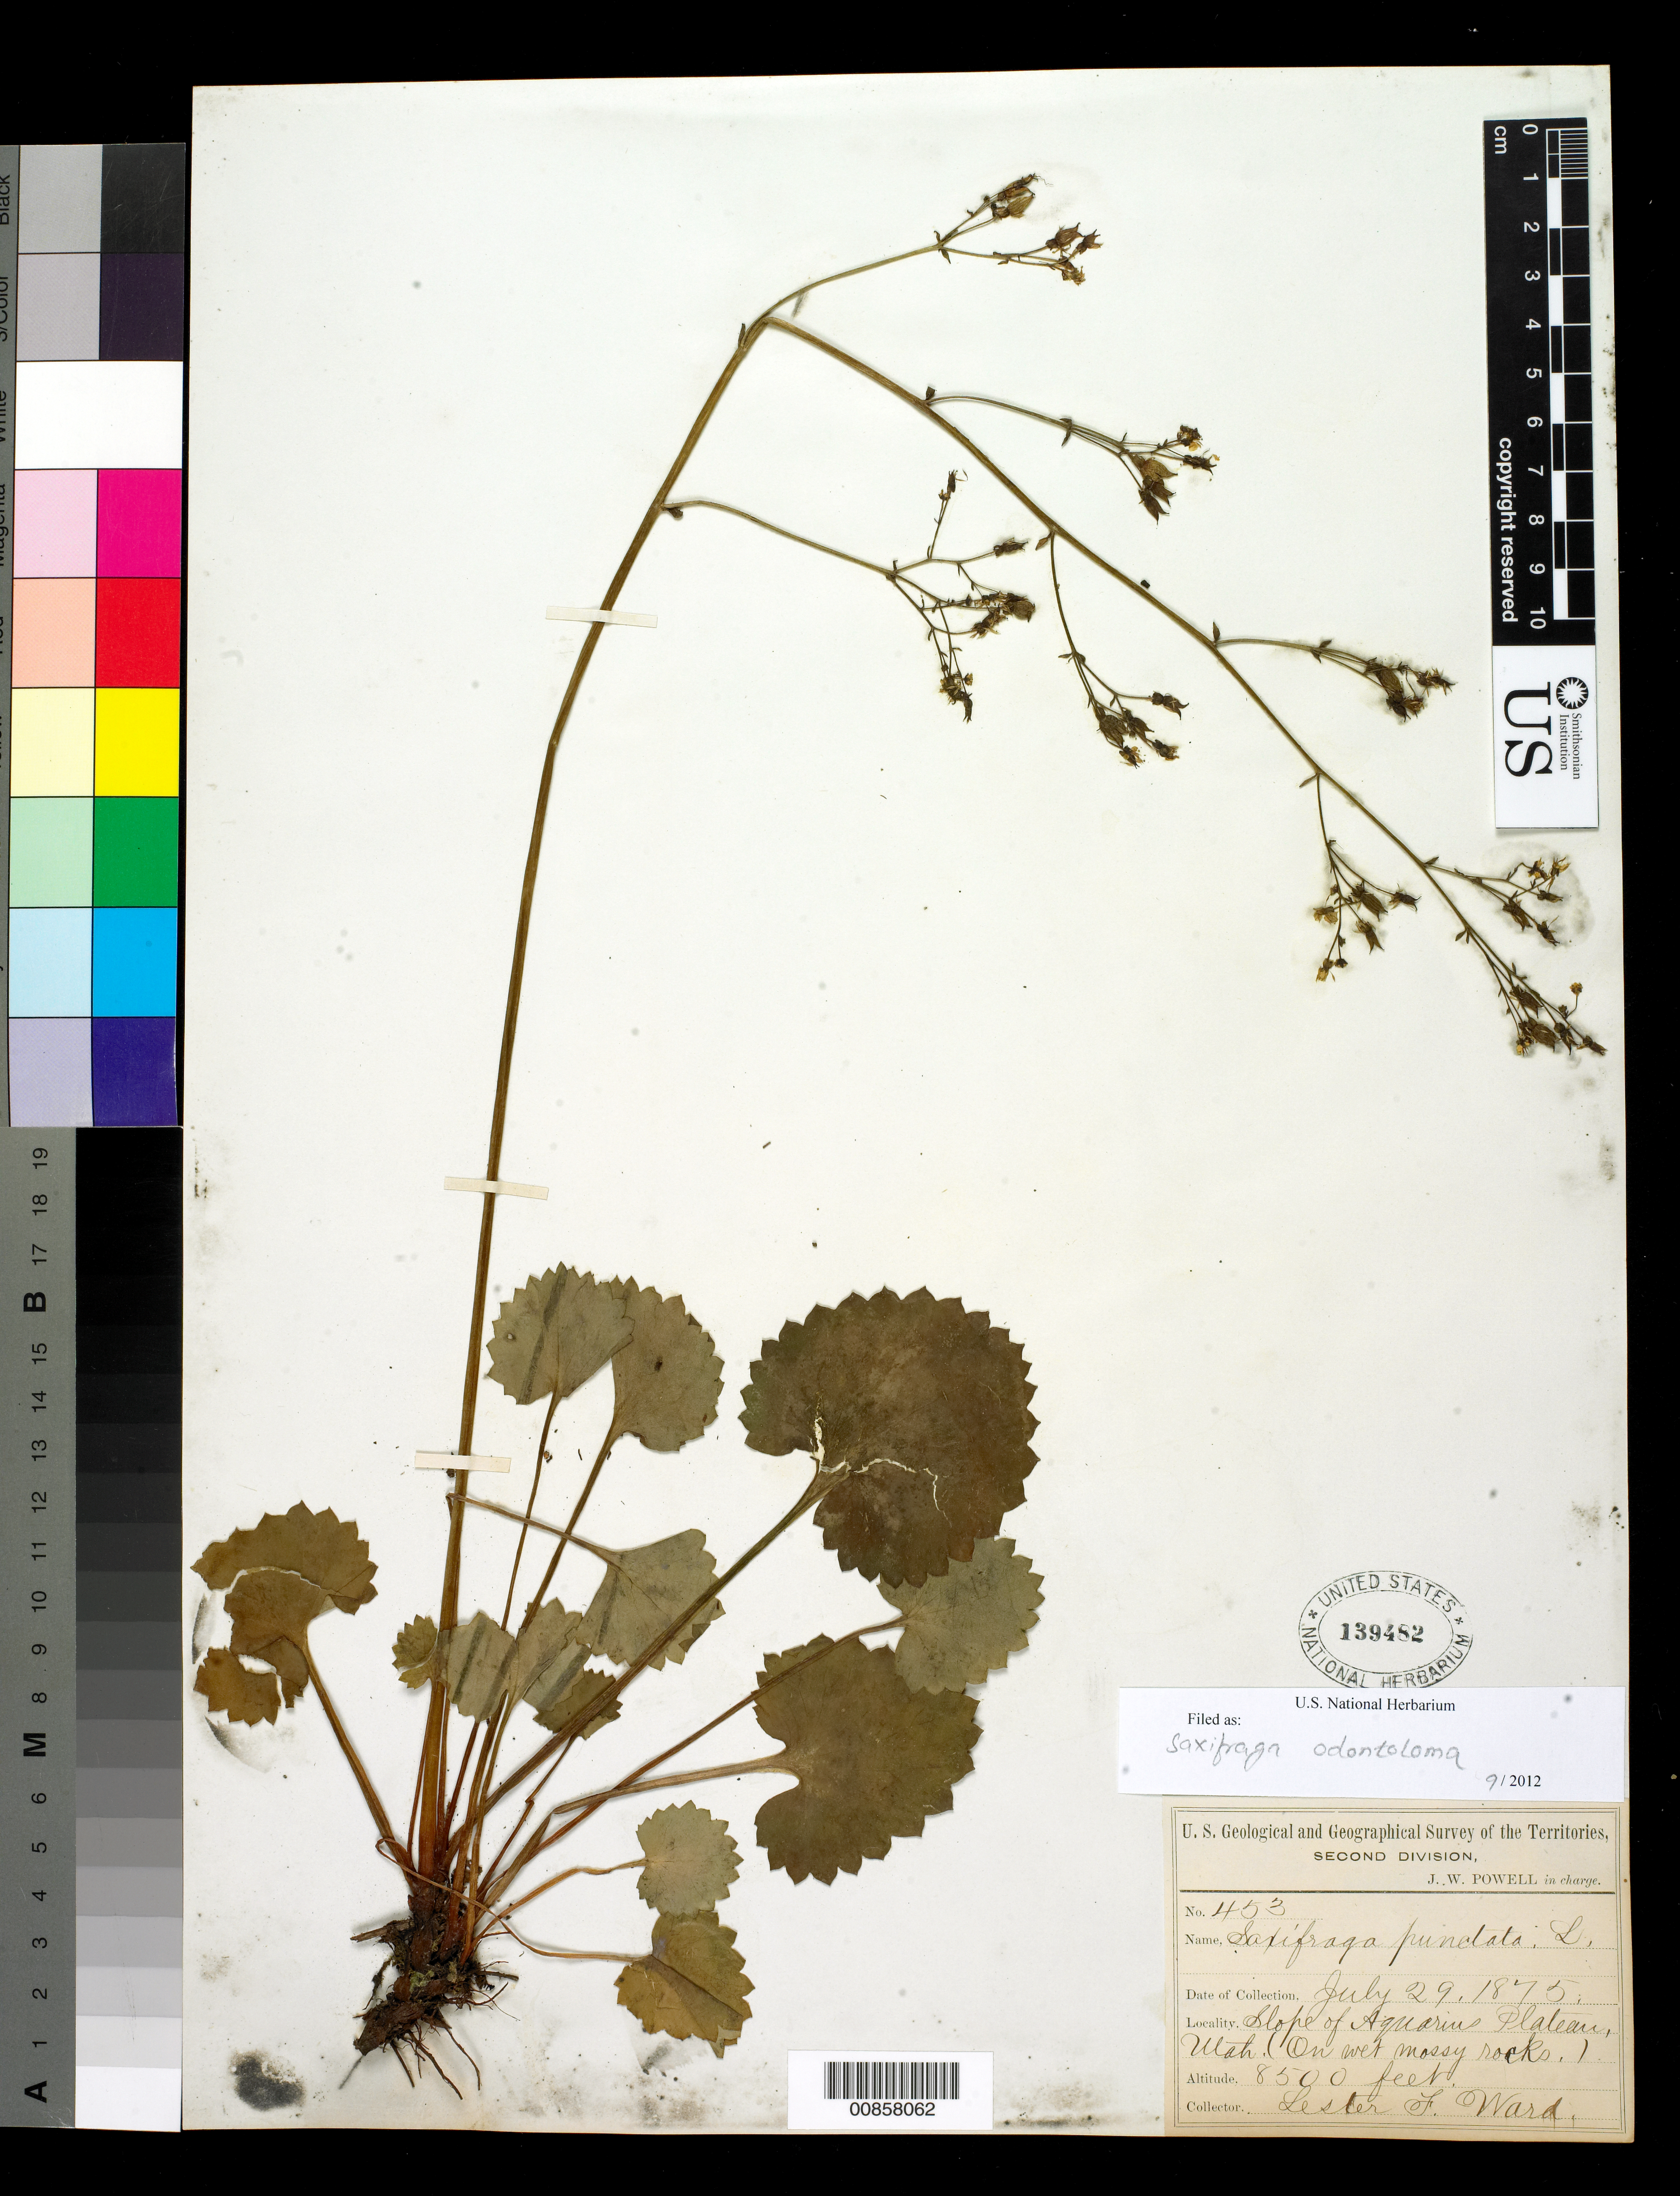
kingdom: Plantae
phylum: Tracheophyta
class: Magnoliopsida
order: Saxifragales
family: Saxifragaceae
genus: Micranthes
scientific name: Micranthes odontoloma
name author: (Piper) A. Heller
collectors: L. F. Ward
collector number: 453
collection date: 1875-07-29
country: United States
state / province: Utah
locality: Slope of Aquarius Plateau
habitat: On wet mossy rocks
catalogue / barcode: US 139482